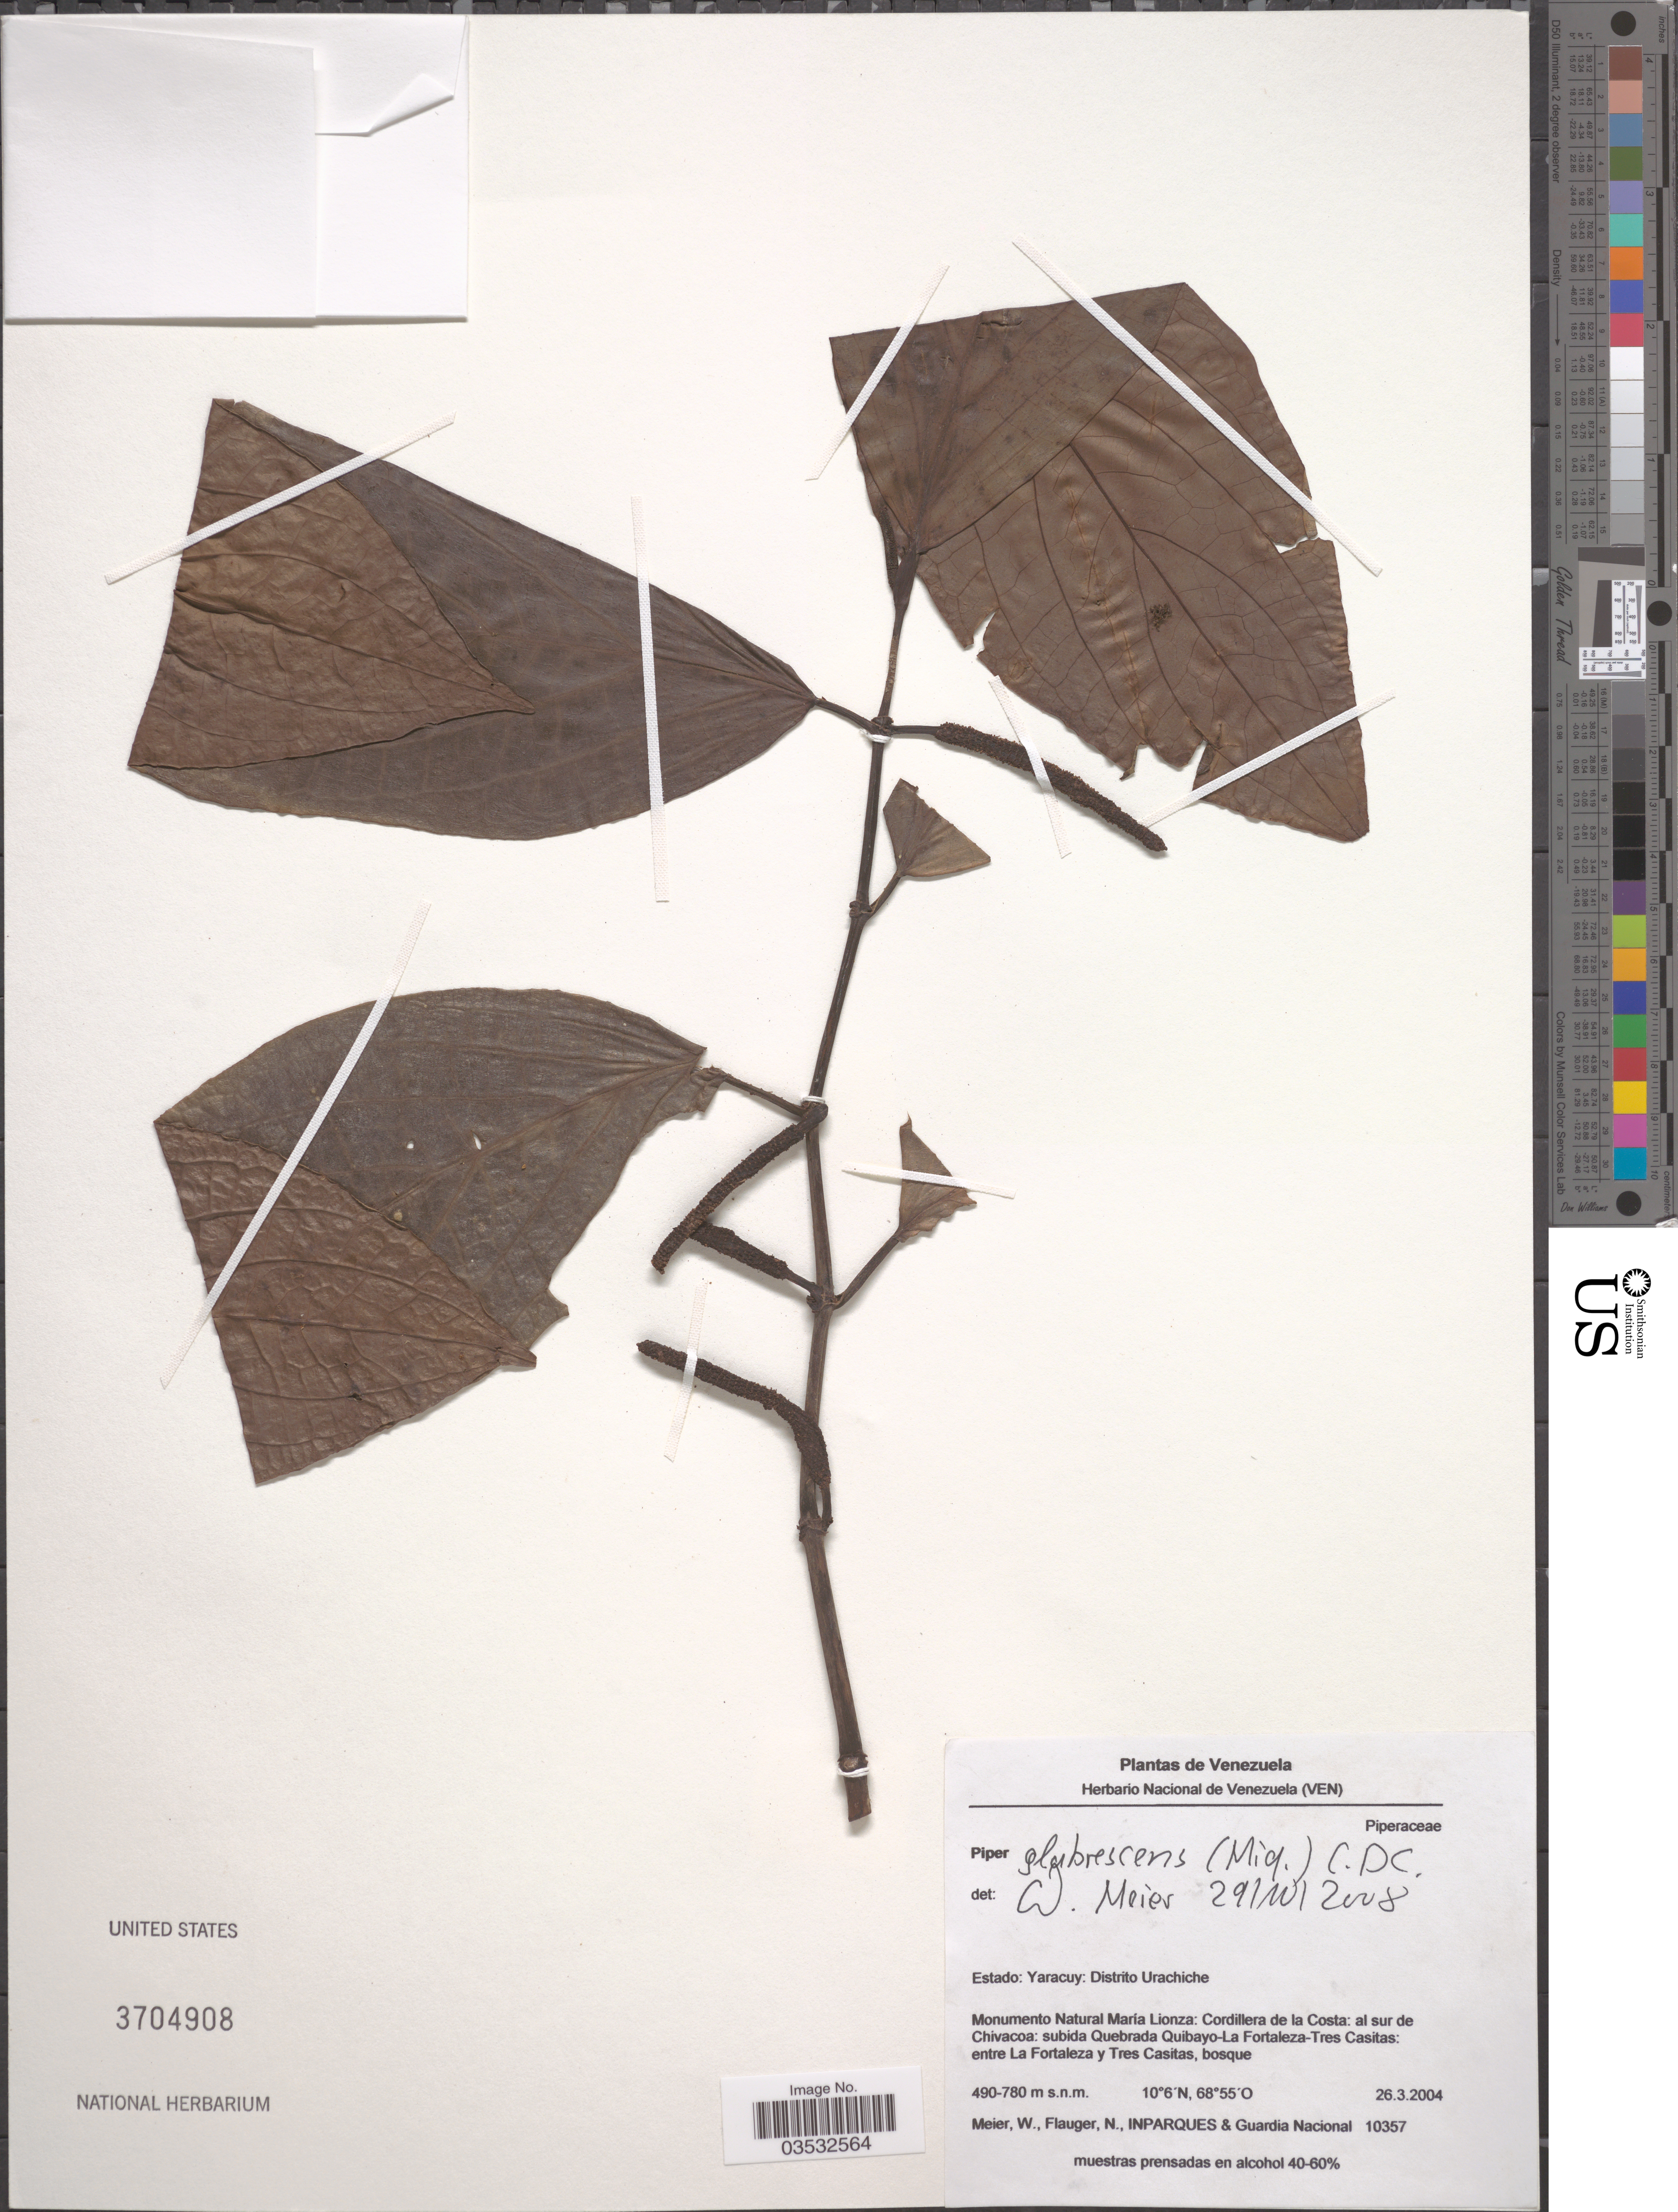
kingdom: Plantae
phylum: Tracheophyta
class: Magnoliopsida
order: Piperales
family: Piperaceae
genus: Piper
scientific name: Piper glabrescens var. glabrescens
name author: (Miq.) C. DC.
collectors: W. Meier, N. Flauger & Inparques & Guardia Nacional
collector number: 10357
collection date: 2004-03-26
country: Venezuela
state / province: Yaracuy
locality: Distrito Urachiche. Monumento Natural Maria Lionza: Cordillera de la Costa: al sur de Chivacoa: subida Quebrada Quibayo- La Fortaleza- Tres Casitas: entre La Fortaleza y tres Casitas, bosque.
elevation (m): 490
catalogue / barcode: US 3704908